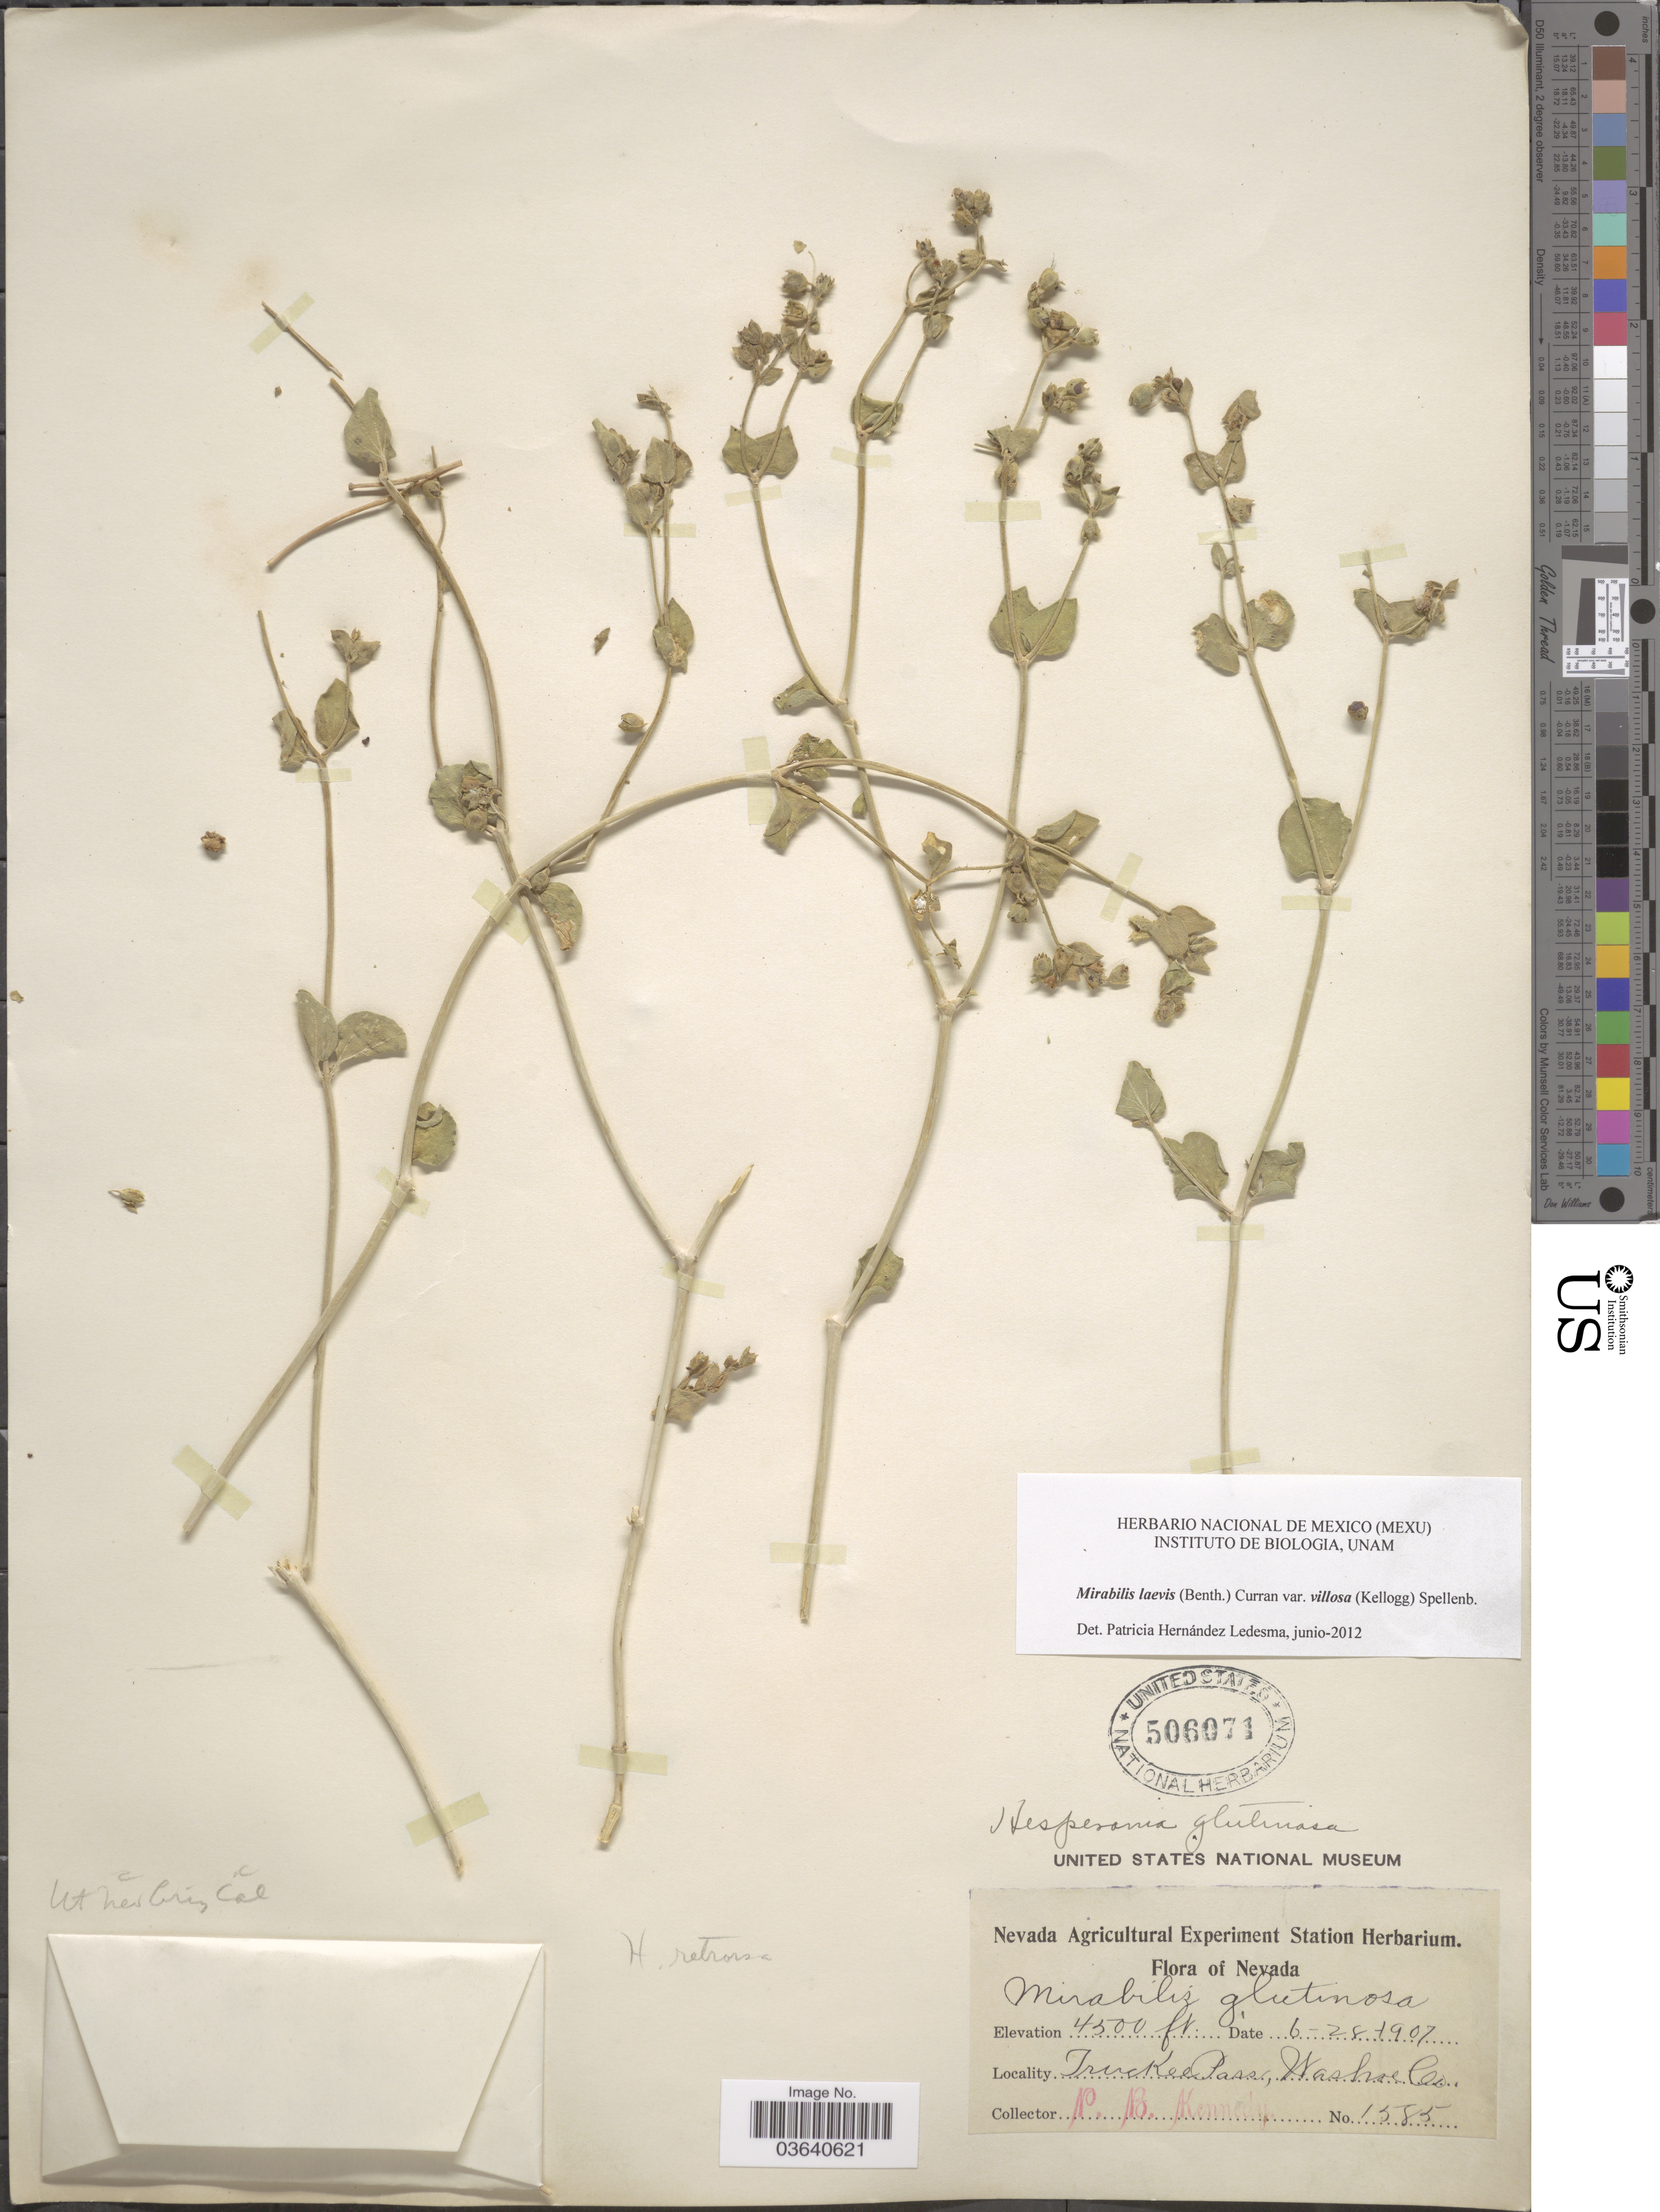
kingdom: Plantae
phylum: Tracheophyta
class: Magnoliopsida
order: Caryophyllales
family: Nyctaginaceae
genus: Mirabilis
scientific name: Mirabilis laevis var. villosa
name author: (Kellogg) Spellenb.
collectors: P. B. Kennedy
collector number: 1585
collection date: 1907-06-28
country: United States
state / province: Nevada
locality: Truckee Pass, Washoe Co.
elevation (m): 1372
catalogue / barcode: US 506071